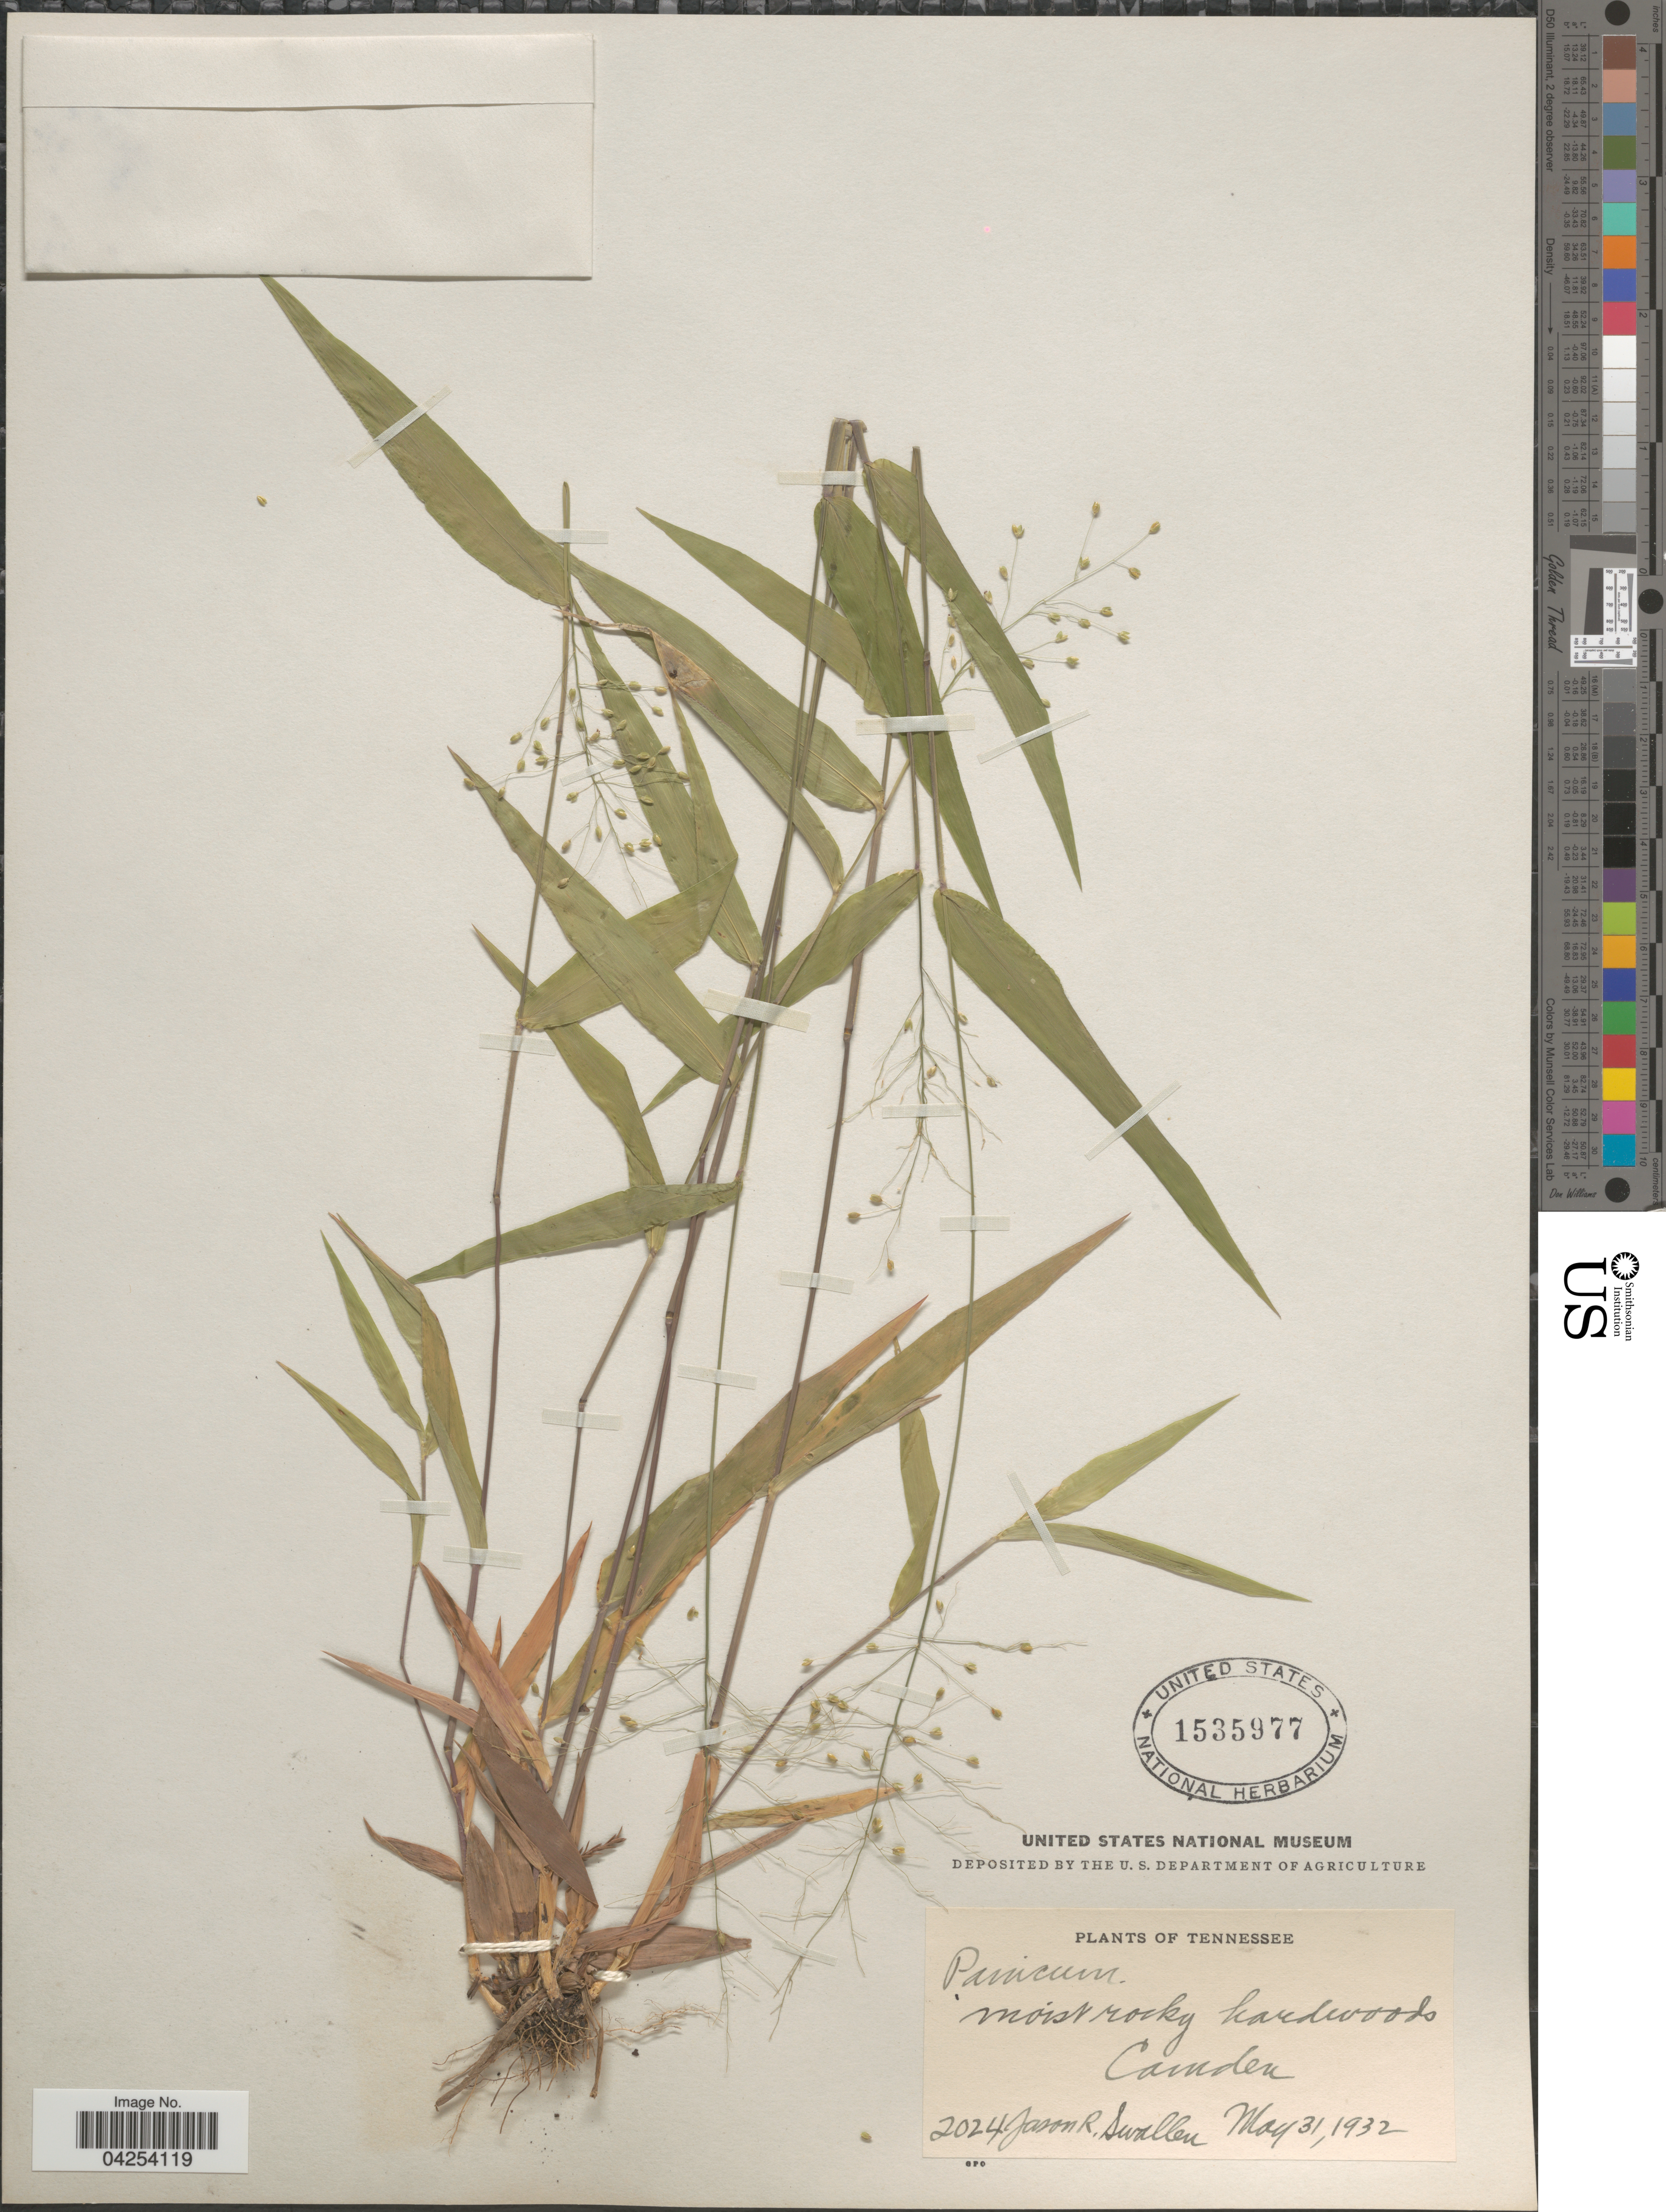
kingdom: Plantae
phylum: Tracheophyta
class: Liliopsida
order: Poales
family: Poaceae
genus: Dichanthelium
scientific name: Dichanthelium commutatum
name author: (Schult.) Gould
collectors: J. R. Swallen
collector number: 2024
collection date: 1932-05-31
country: United States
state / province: Tennessee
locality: Moist rocky hardwoods. Camden.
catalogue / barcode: US 1535977